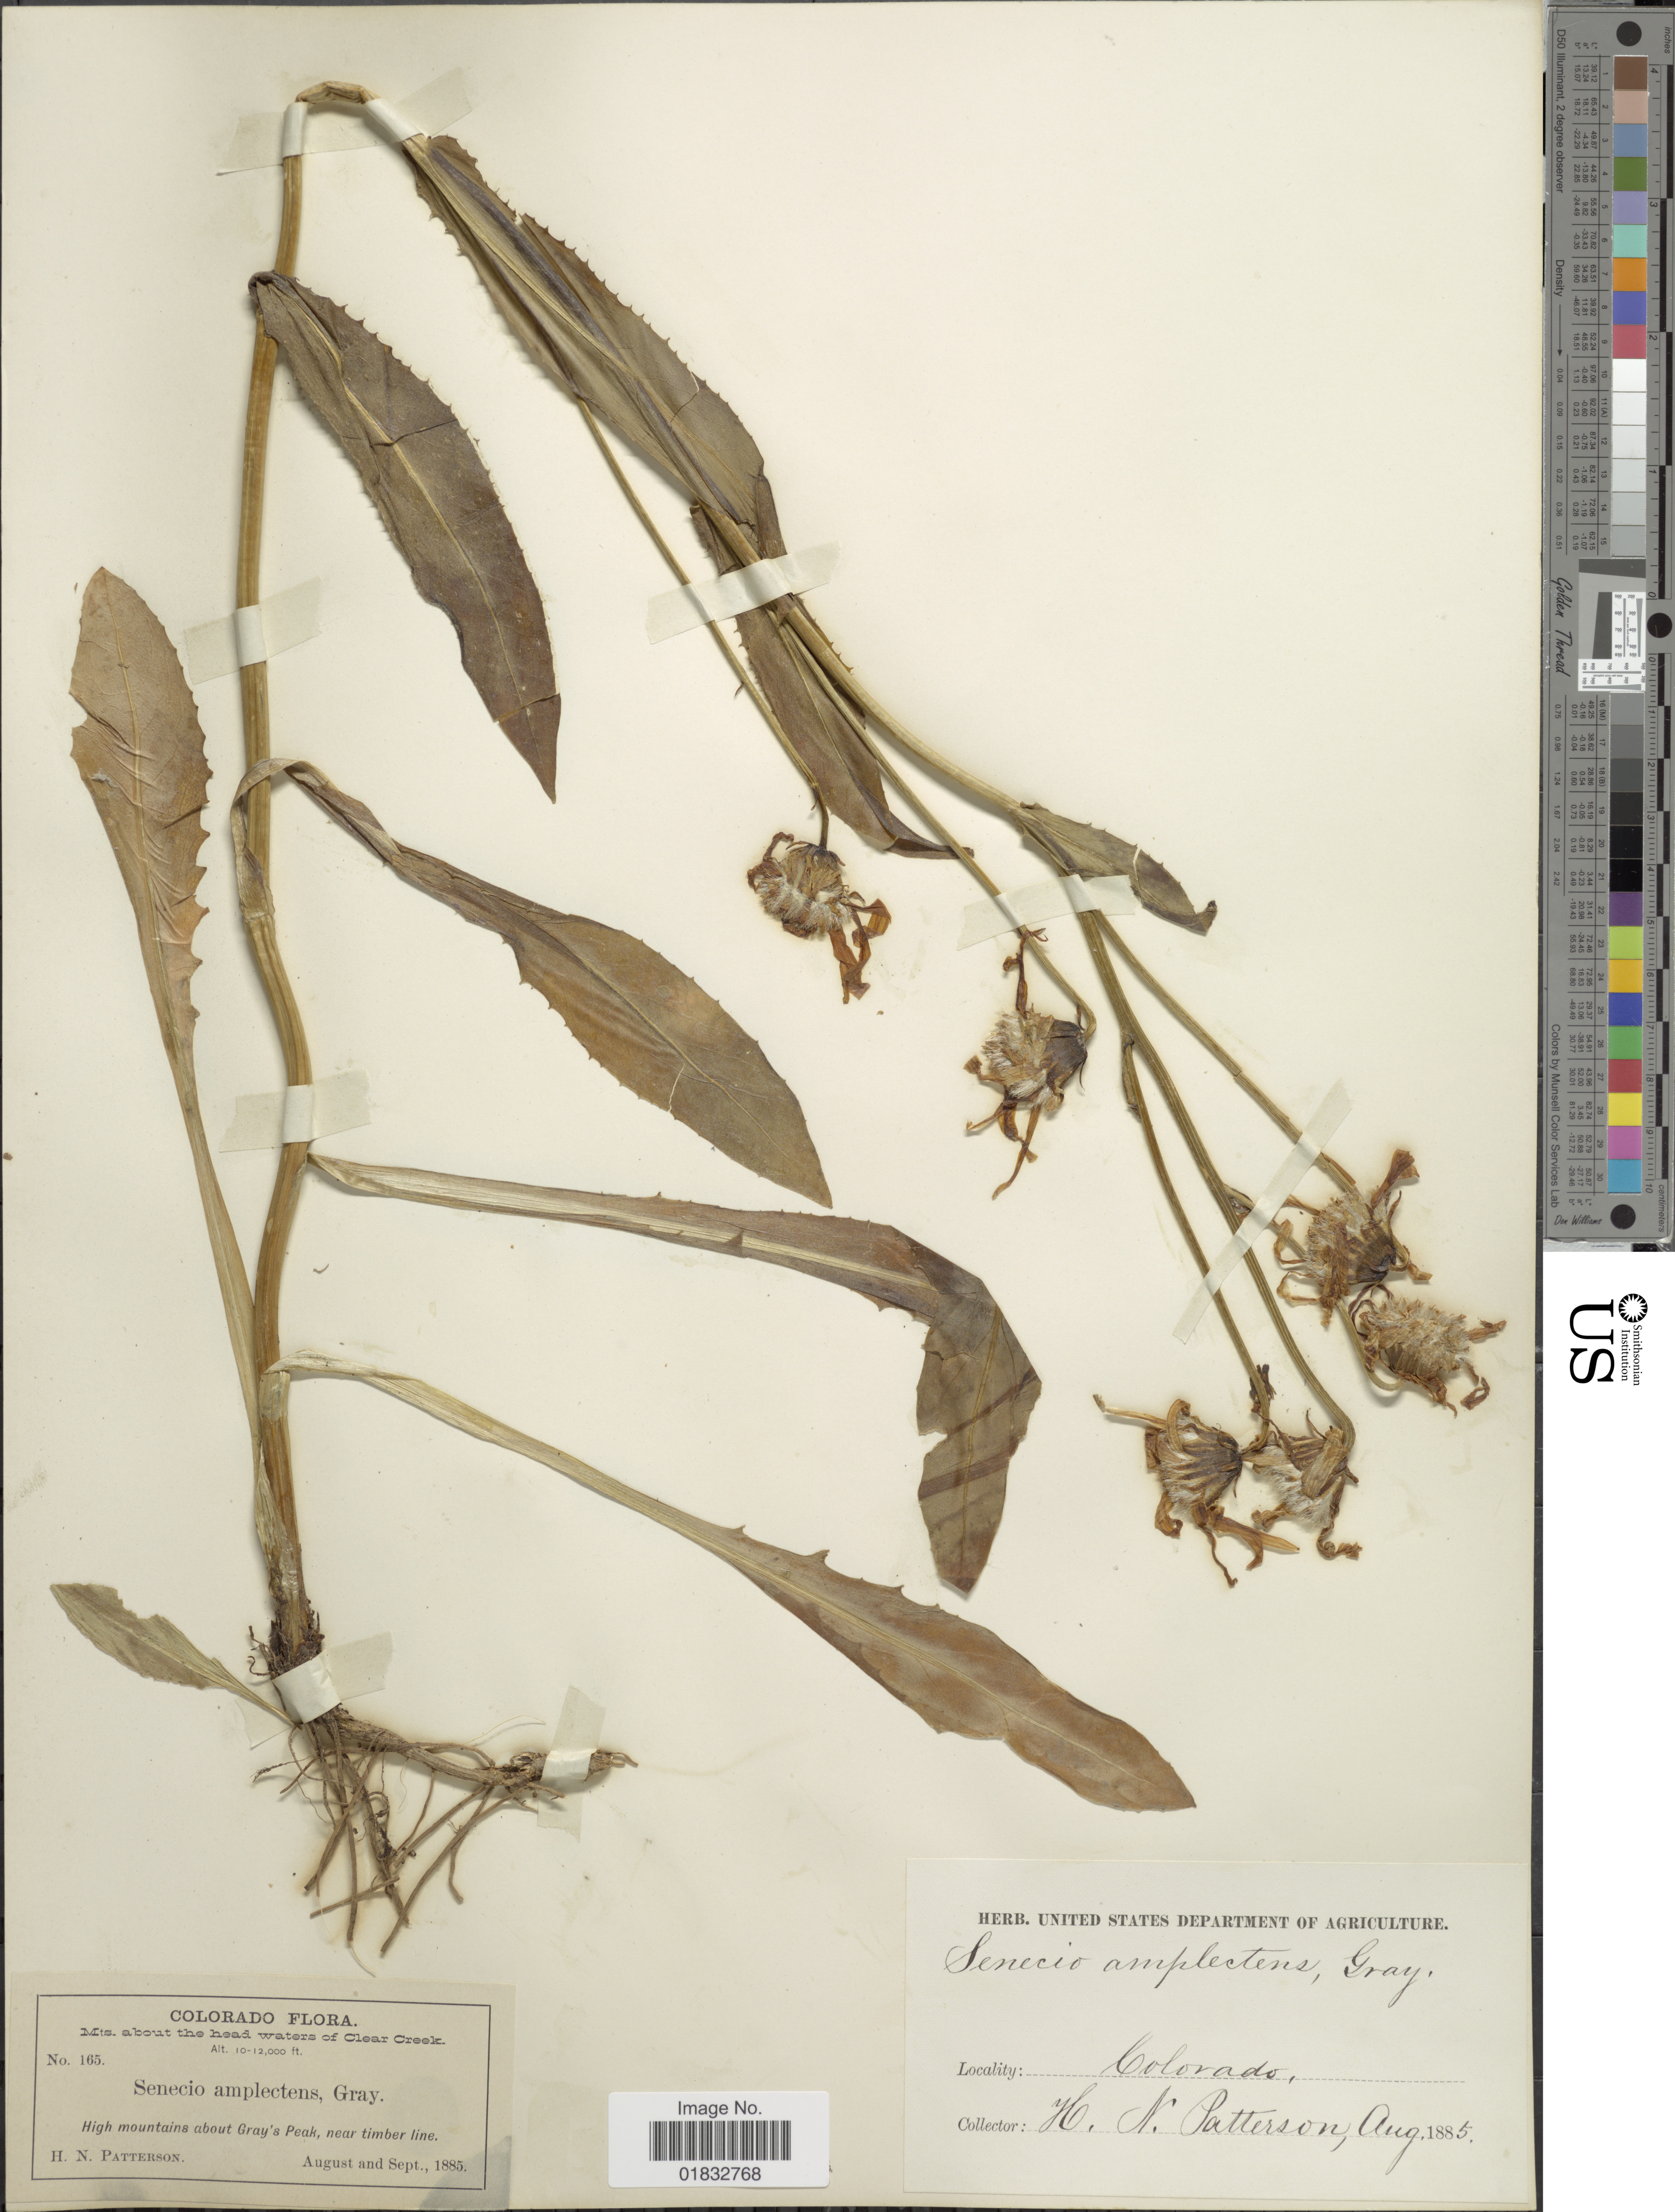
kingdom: Plantae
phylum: Tracheophyta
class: Magnoliopsida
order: Asterales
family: Asteraceae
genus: Senecio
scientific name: Senecio amplectens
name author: A. Gray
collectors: H. N. Patterson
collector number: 165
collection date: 1885-08/1885-09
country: United States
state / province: Colorado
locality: Mts about the head waters of Clear Creek, High mountains about Gray's Peak, near timber line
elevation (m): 3048